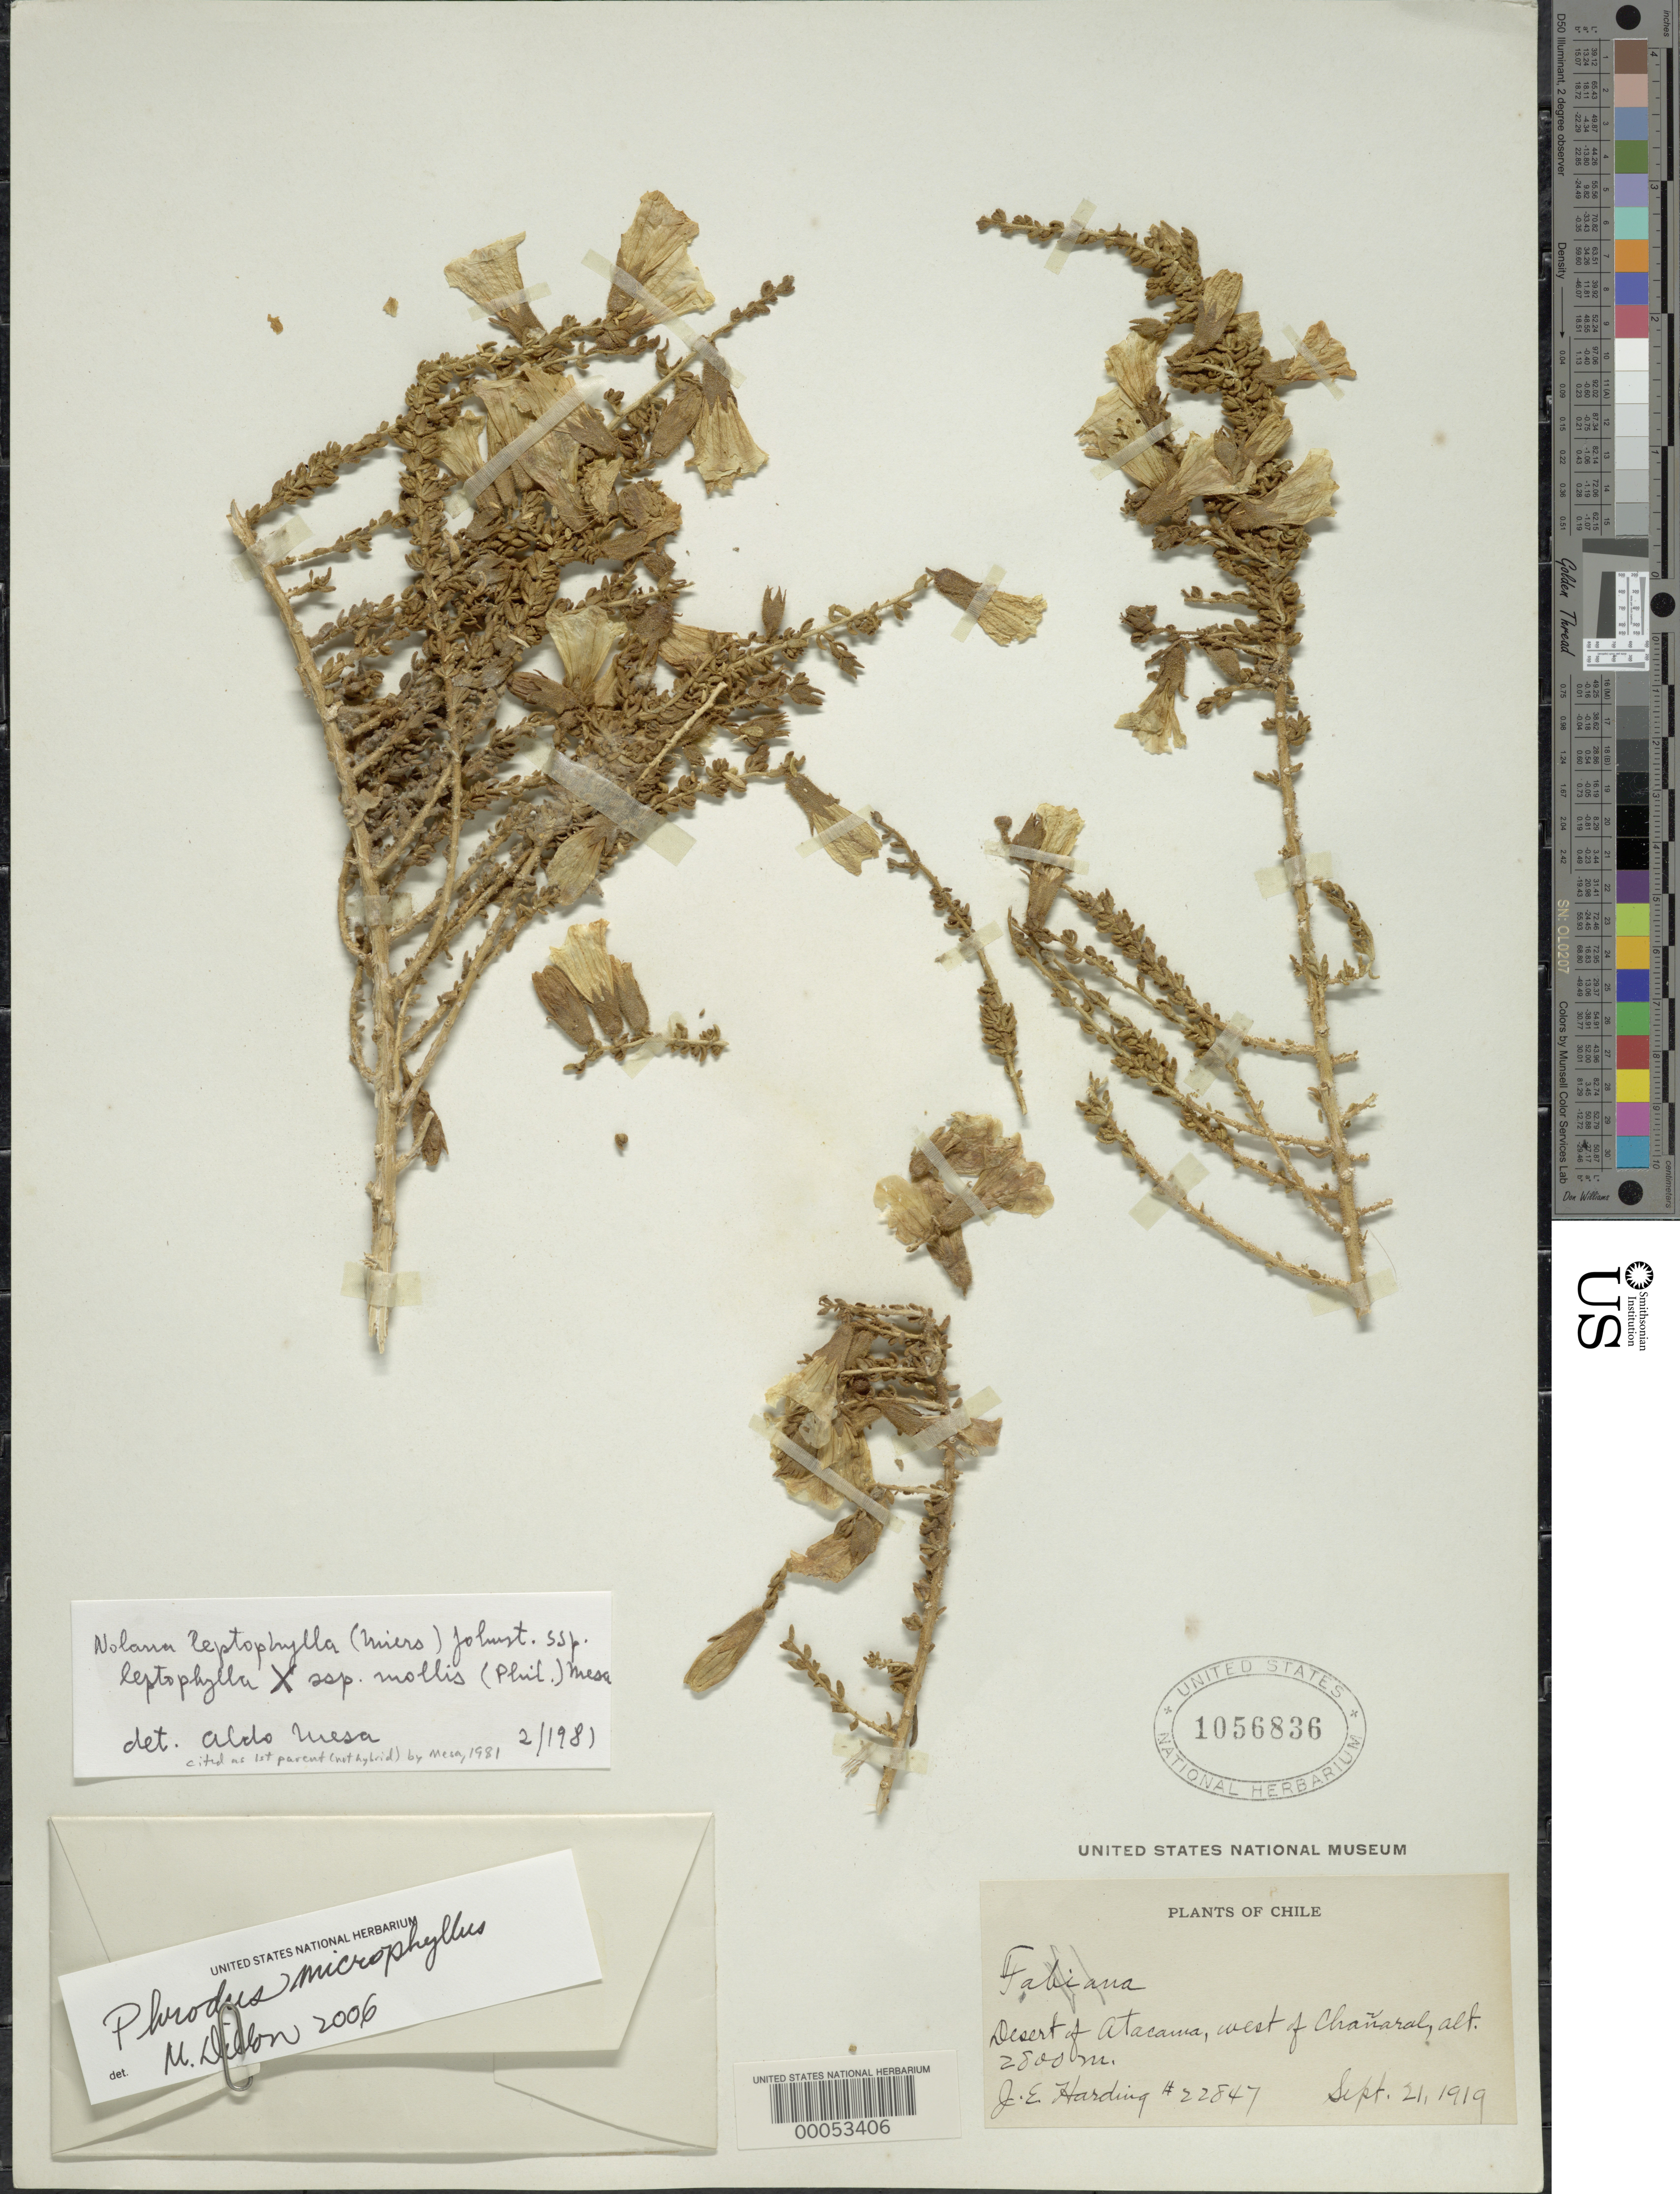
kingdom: Plantae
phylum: Tracheophyta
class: Magnoliopsida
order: Solanales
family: Solanaceae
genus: Nolana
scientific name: Nolana leptophylla subsp. leptophylla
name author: (Miers) I.M. Johnst.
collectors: J. Harding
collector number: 22847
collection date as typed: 21 Sep 1919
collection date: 1919-09-21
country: Chile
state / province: Atacama (III)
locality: Desert of atacama, w of chanaral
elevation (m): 2800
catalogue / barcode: US 1056836